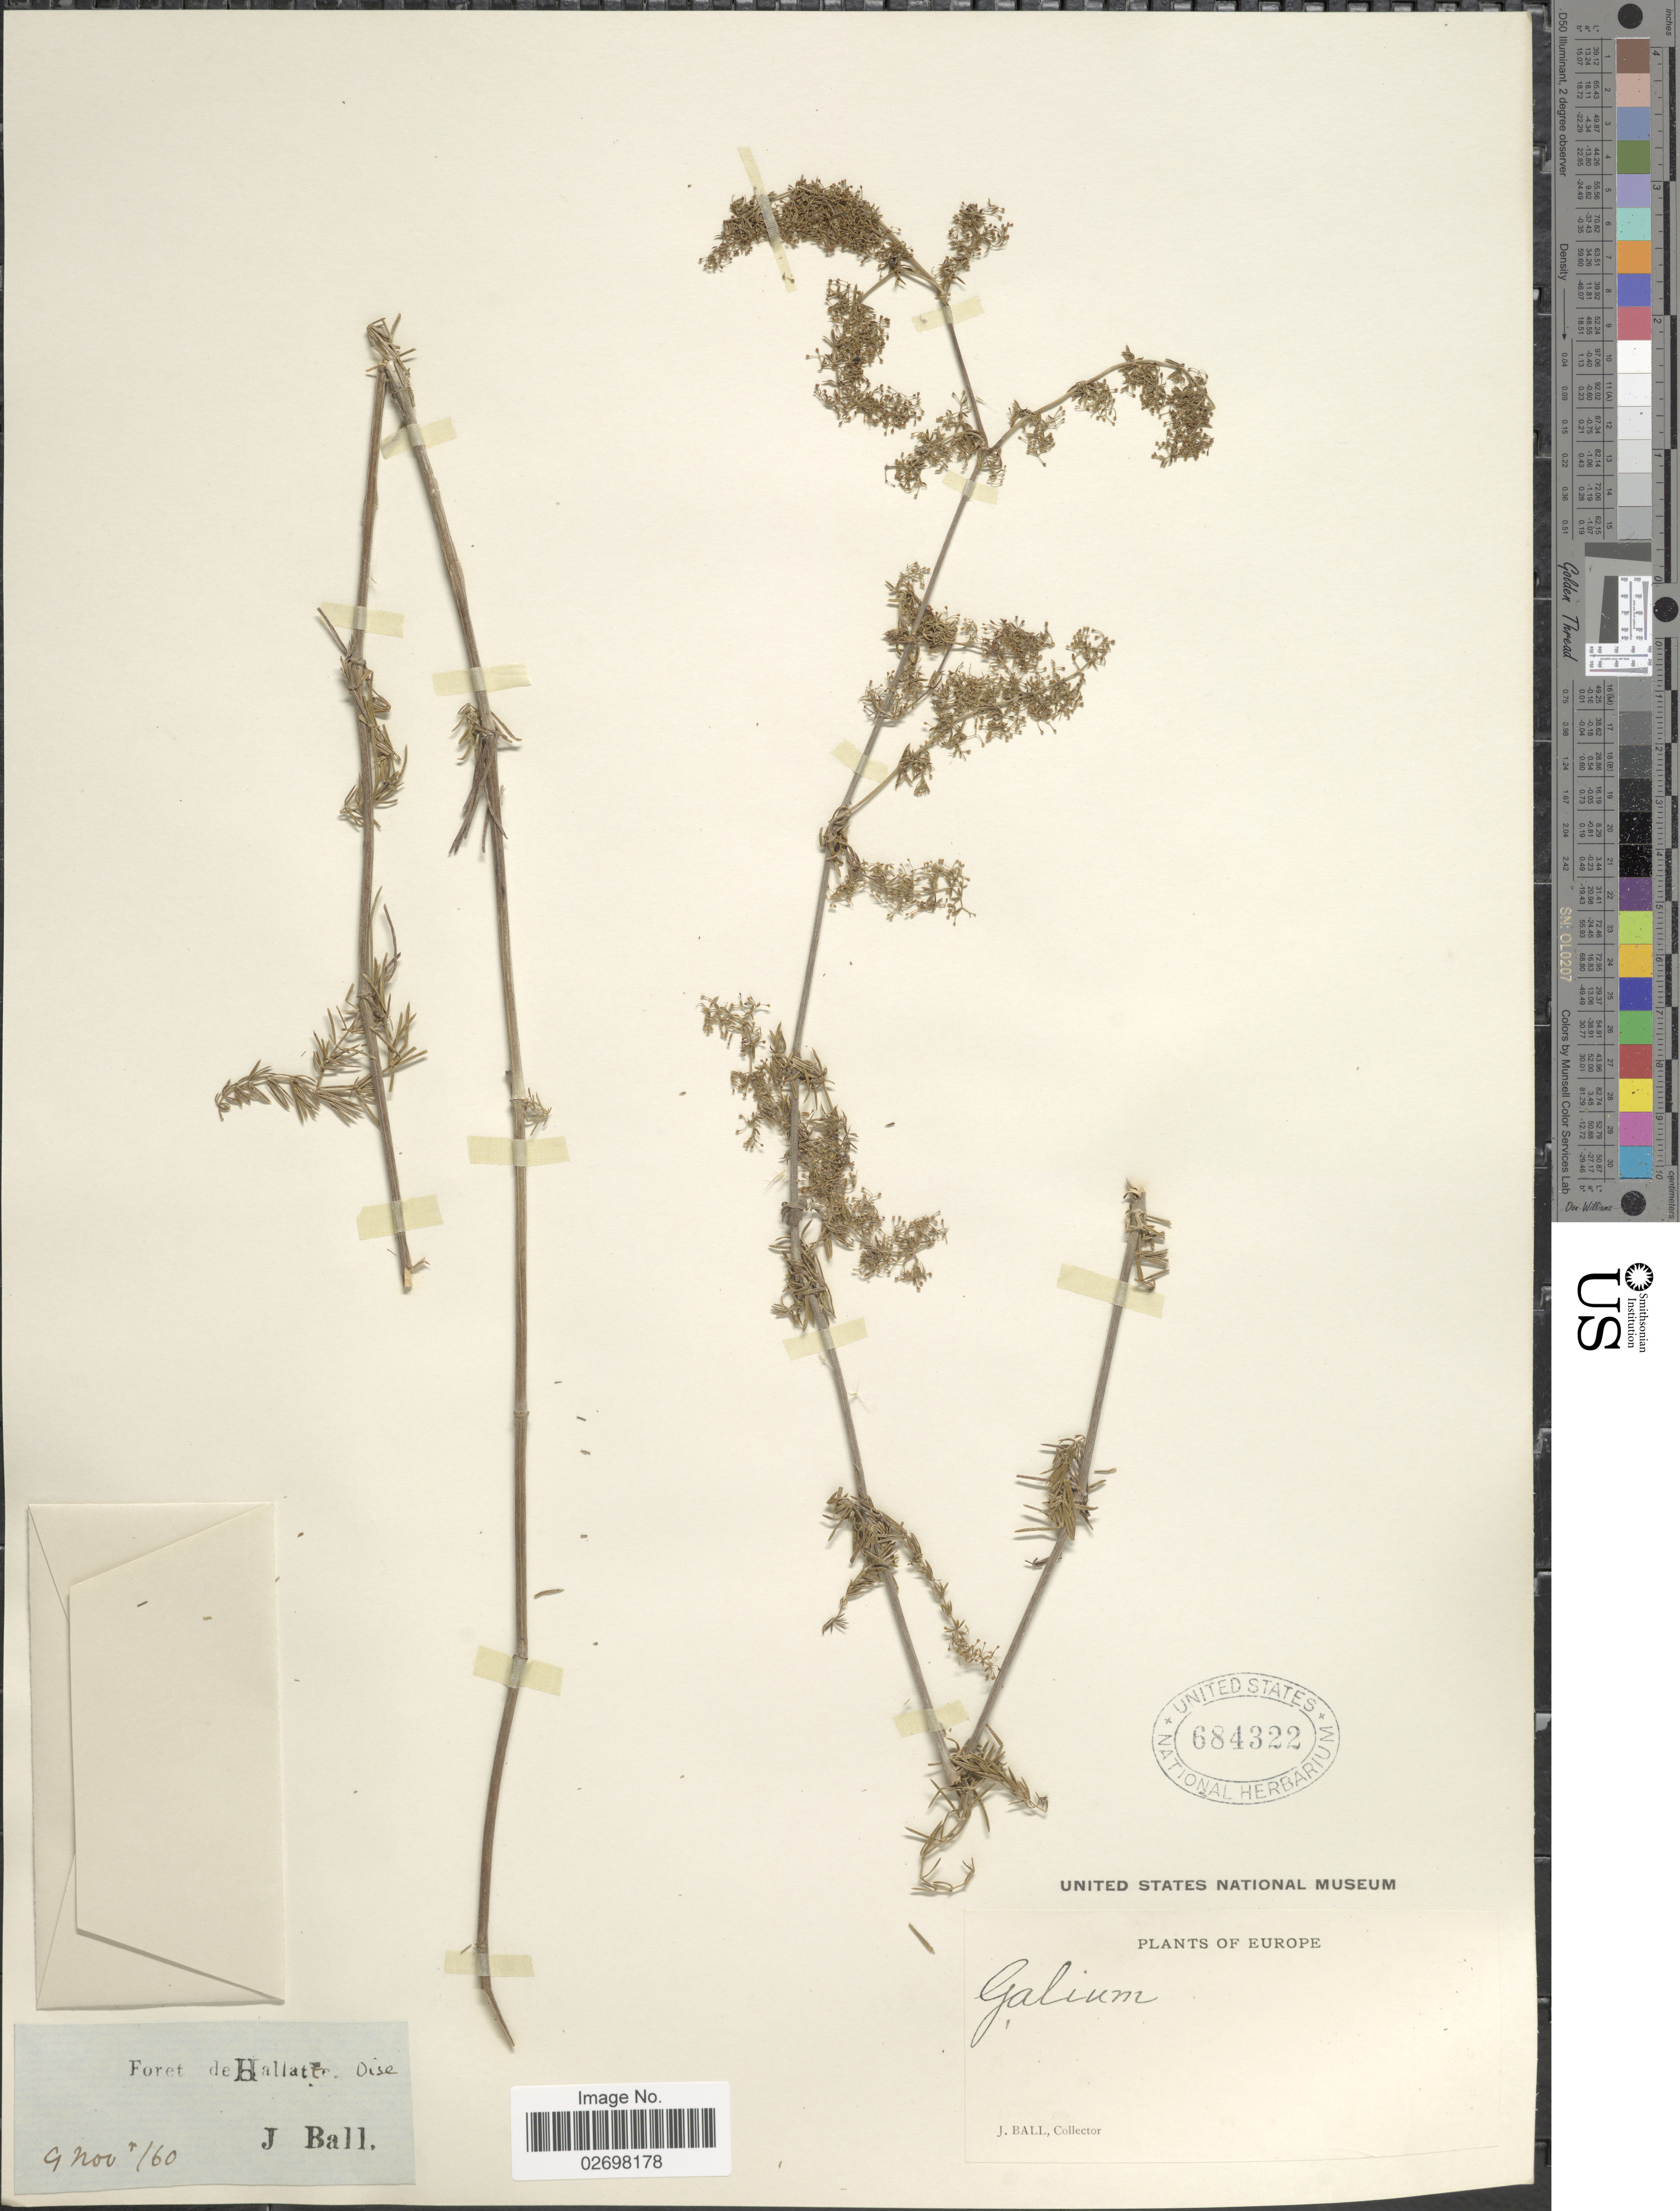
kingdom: Plantae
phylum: Tracheophyta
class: Magnoliopsida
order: Gentianales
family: Rubiaceae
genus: Galium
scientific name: Galium sp.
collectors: J. Ball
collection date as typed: Transcribed d/m/y: 9/11/60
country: France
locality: Foret de Hallatt [illegible text], Oise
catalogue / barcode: US 684322